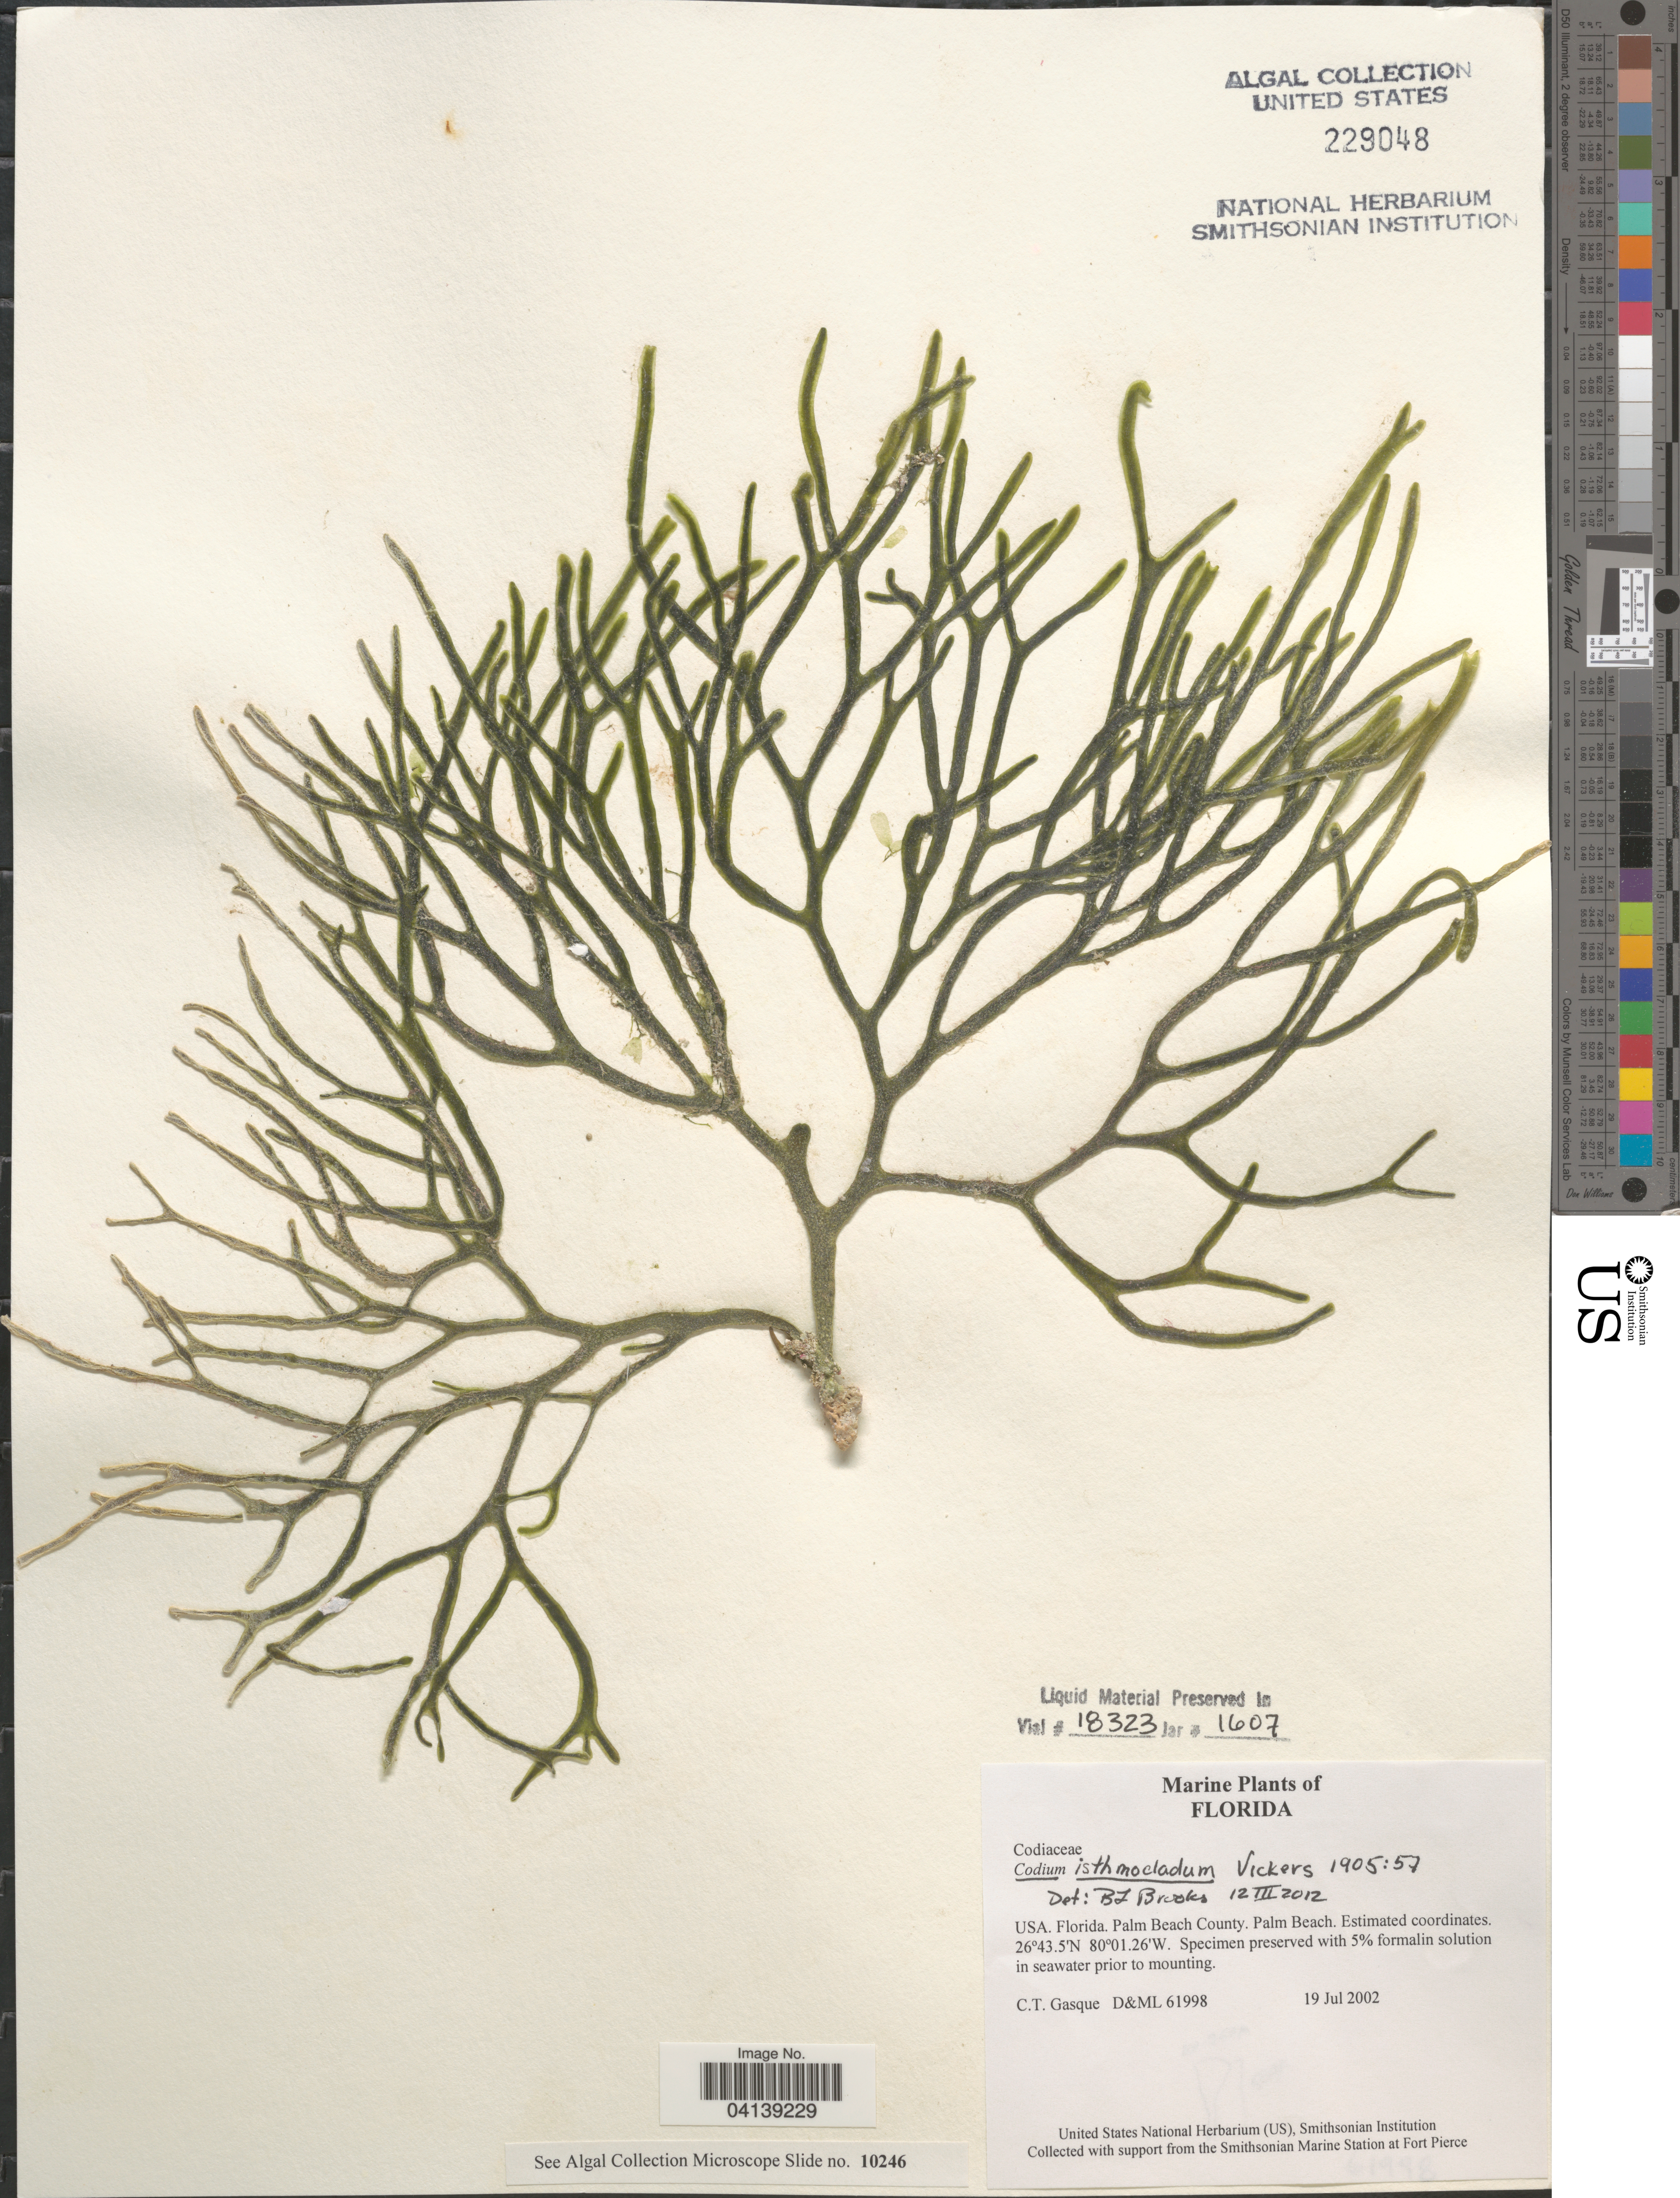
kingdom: Plantae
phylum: Chlorophyta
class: Ulvophyceae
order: Bryopsidales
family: Codiaceae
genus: Codium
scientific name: Codium isthmocladum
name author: Vickers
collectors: C. Gasque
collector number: D&ML61998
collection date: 2002-07-19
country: United States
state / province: Florida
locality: Palm Beach County. Palm Beach.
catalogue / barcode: US 229048